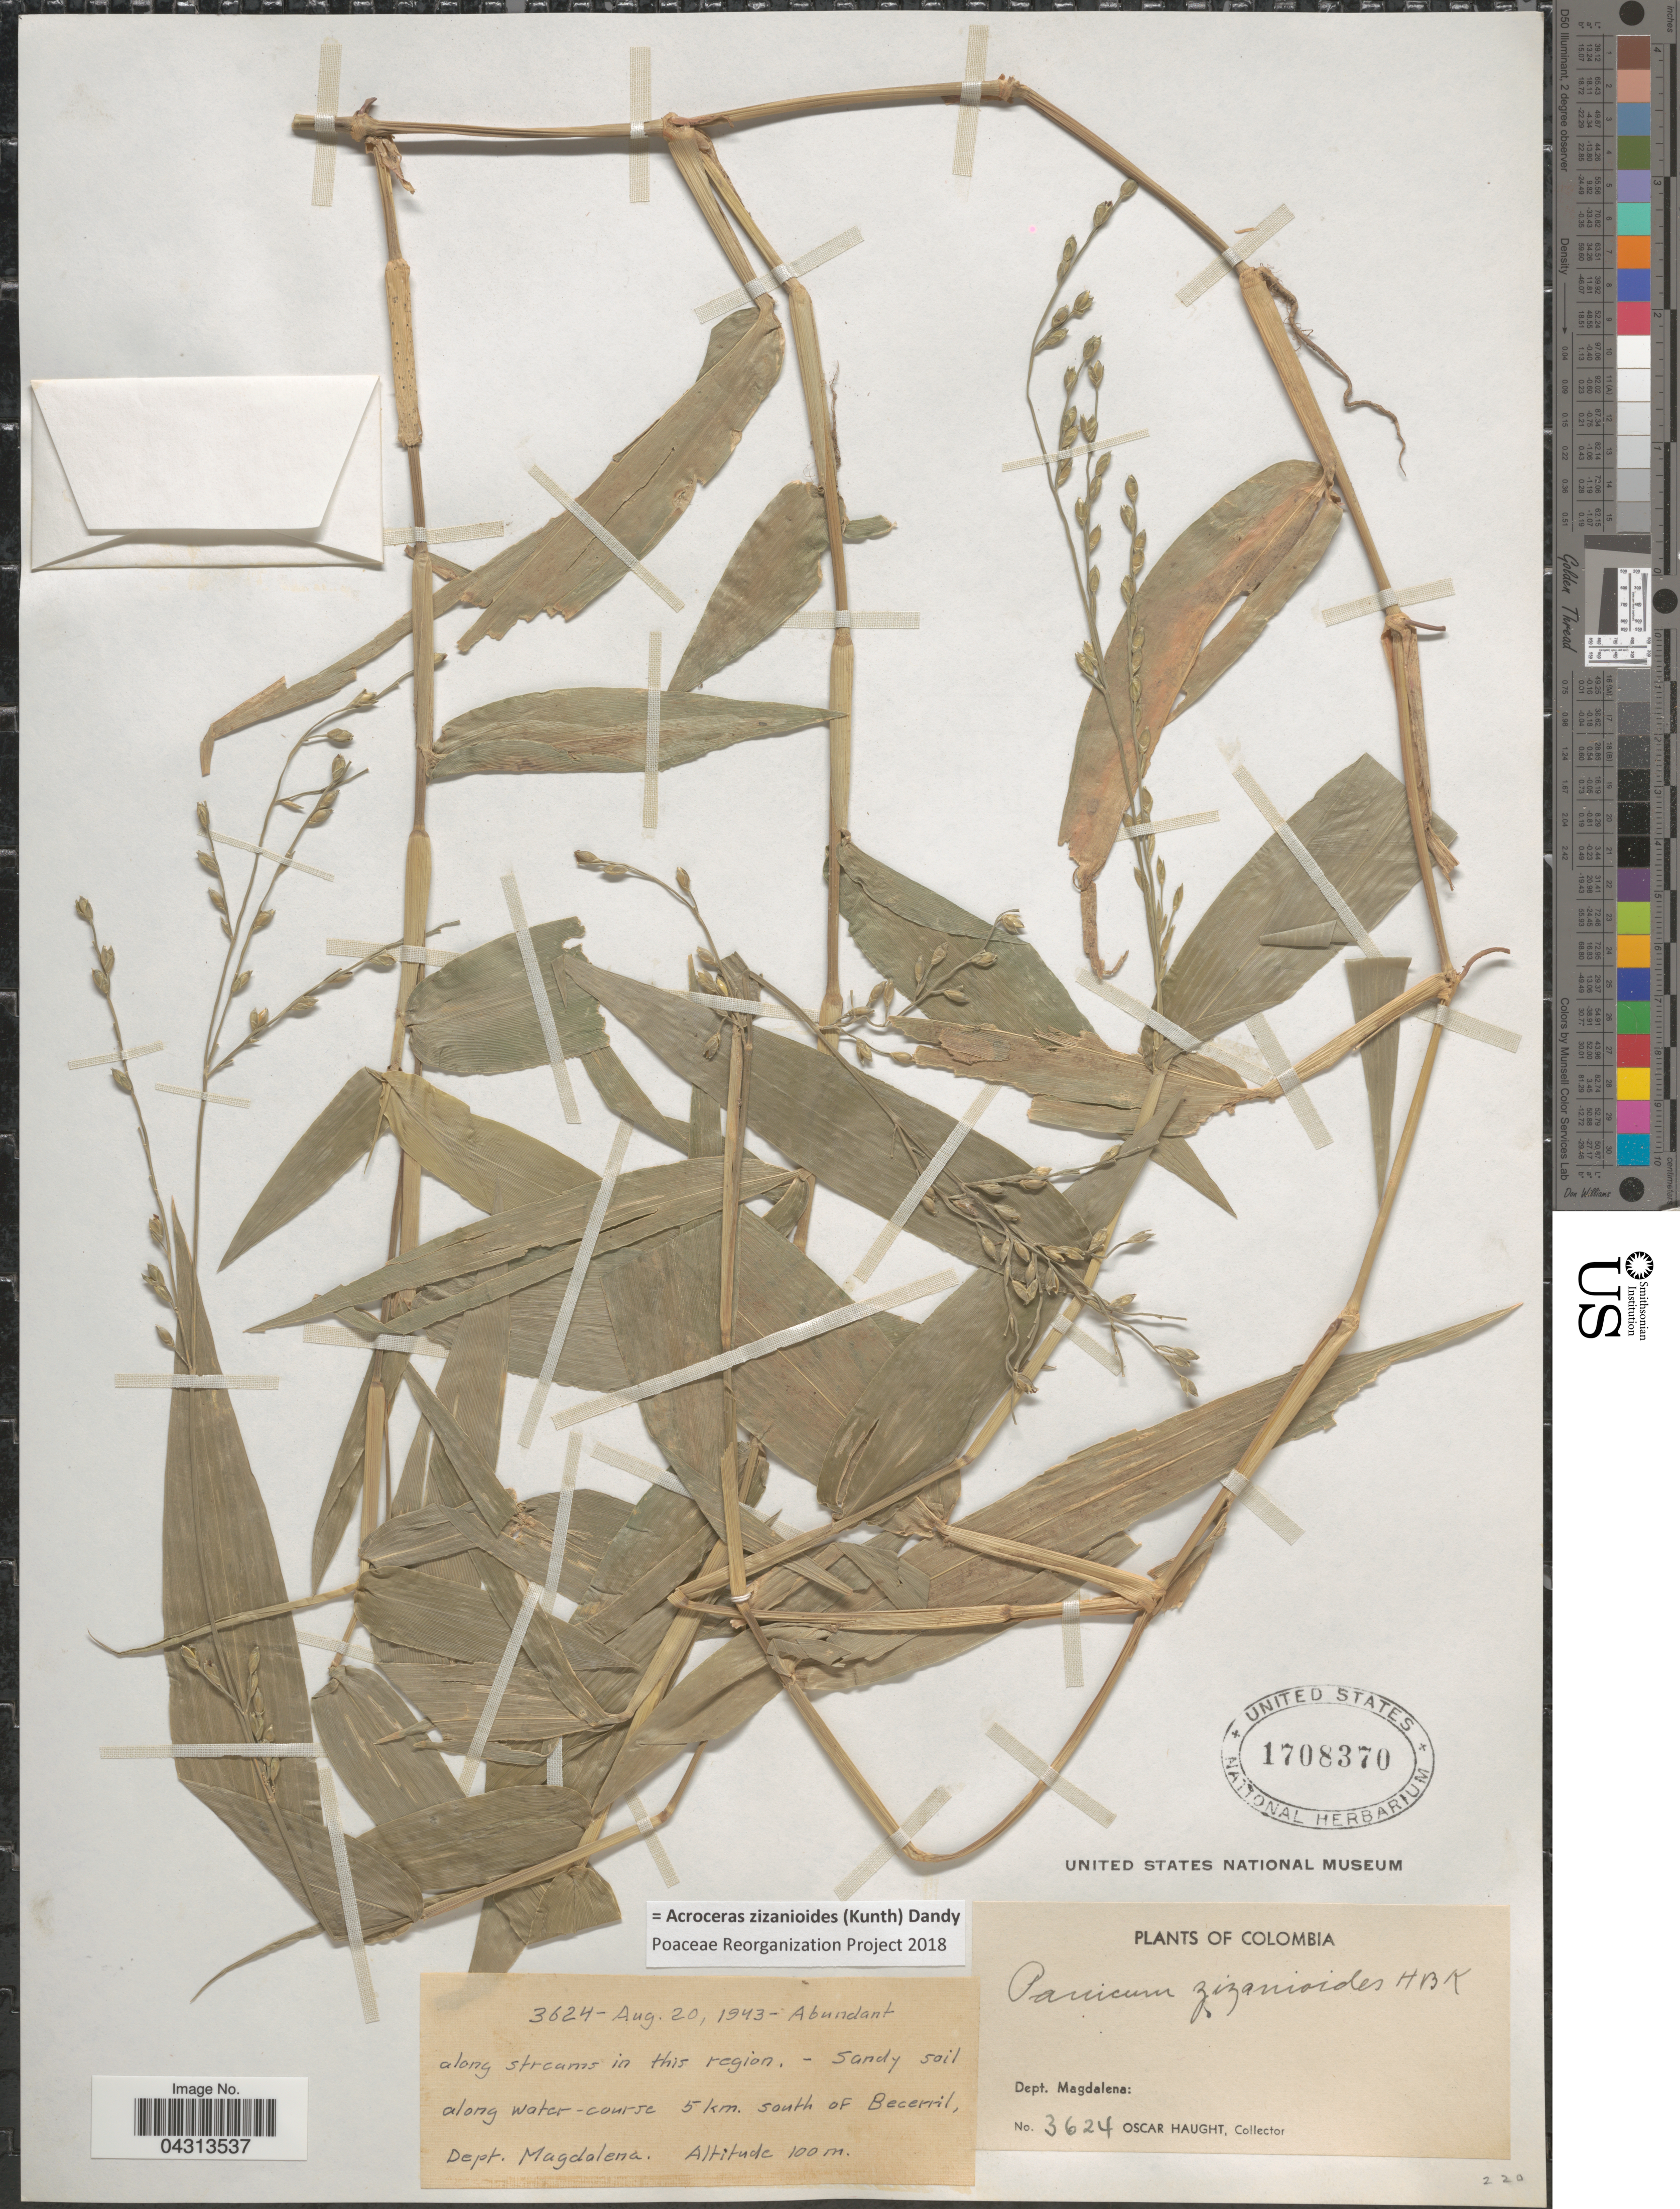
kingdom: Plantae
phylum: Tracheophyta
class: Liliopsida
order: Poales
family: Poaceae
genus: Acroceras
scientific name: Acroceras zizanioides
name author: (Kunth) Dandy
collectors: O. L. Haught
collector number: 3624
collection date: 1943-08-20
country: Colombia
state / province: Magdalena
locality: Abundant along streams in this region. Sandy soil along water-course 5 km. south of Becerril, Dept. Magdalena.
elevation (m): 100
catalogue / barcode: US 1708370